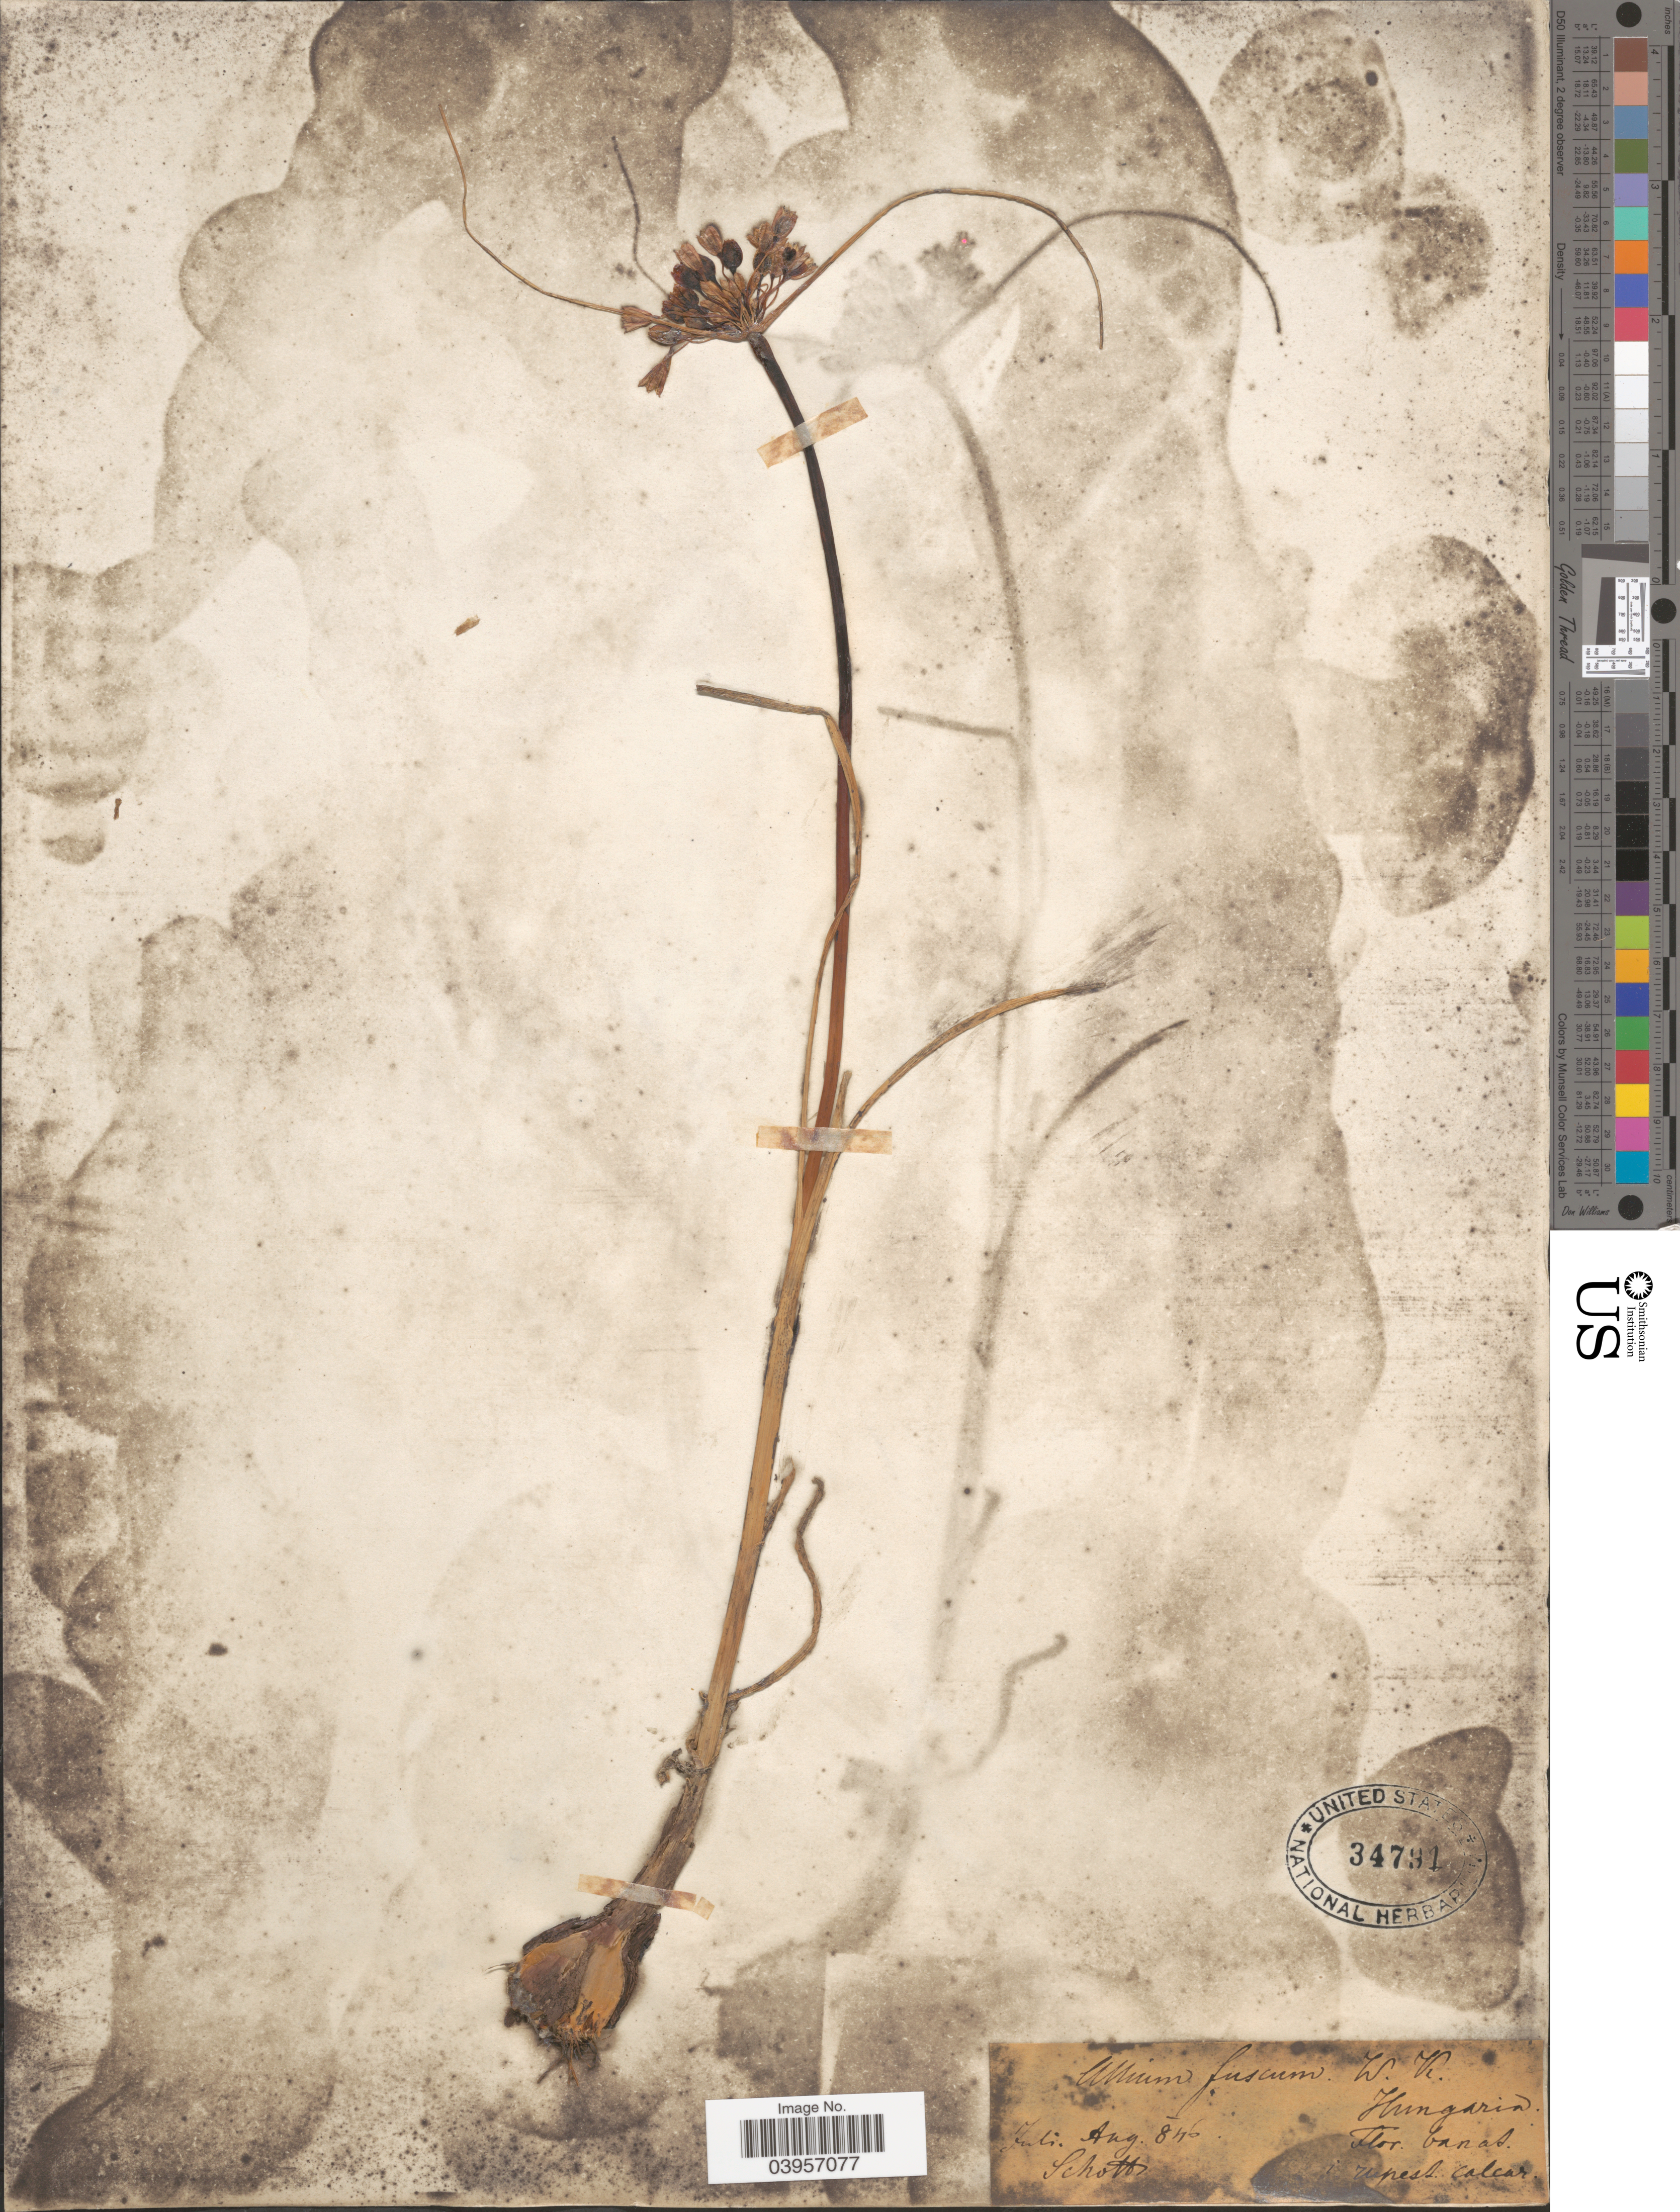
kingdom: Plantae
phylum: Tracheophyta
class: Liliopsida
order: Asparagales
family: Amaryllidaceae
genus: Allium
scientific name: Allium fuscum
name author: Waldst. & Kit.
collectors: Schott, --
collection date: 1846-07/1846-08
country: Hungary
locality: Hungaria.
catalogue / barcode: US 34791